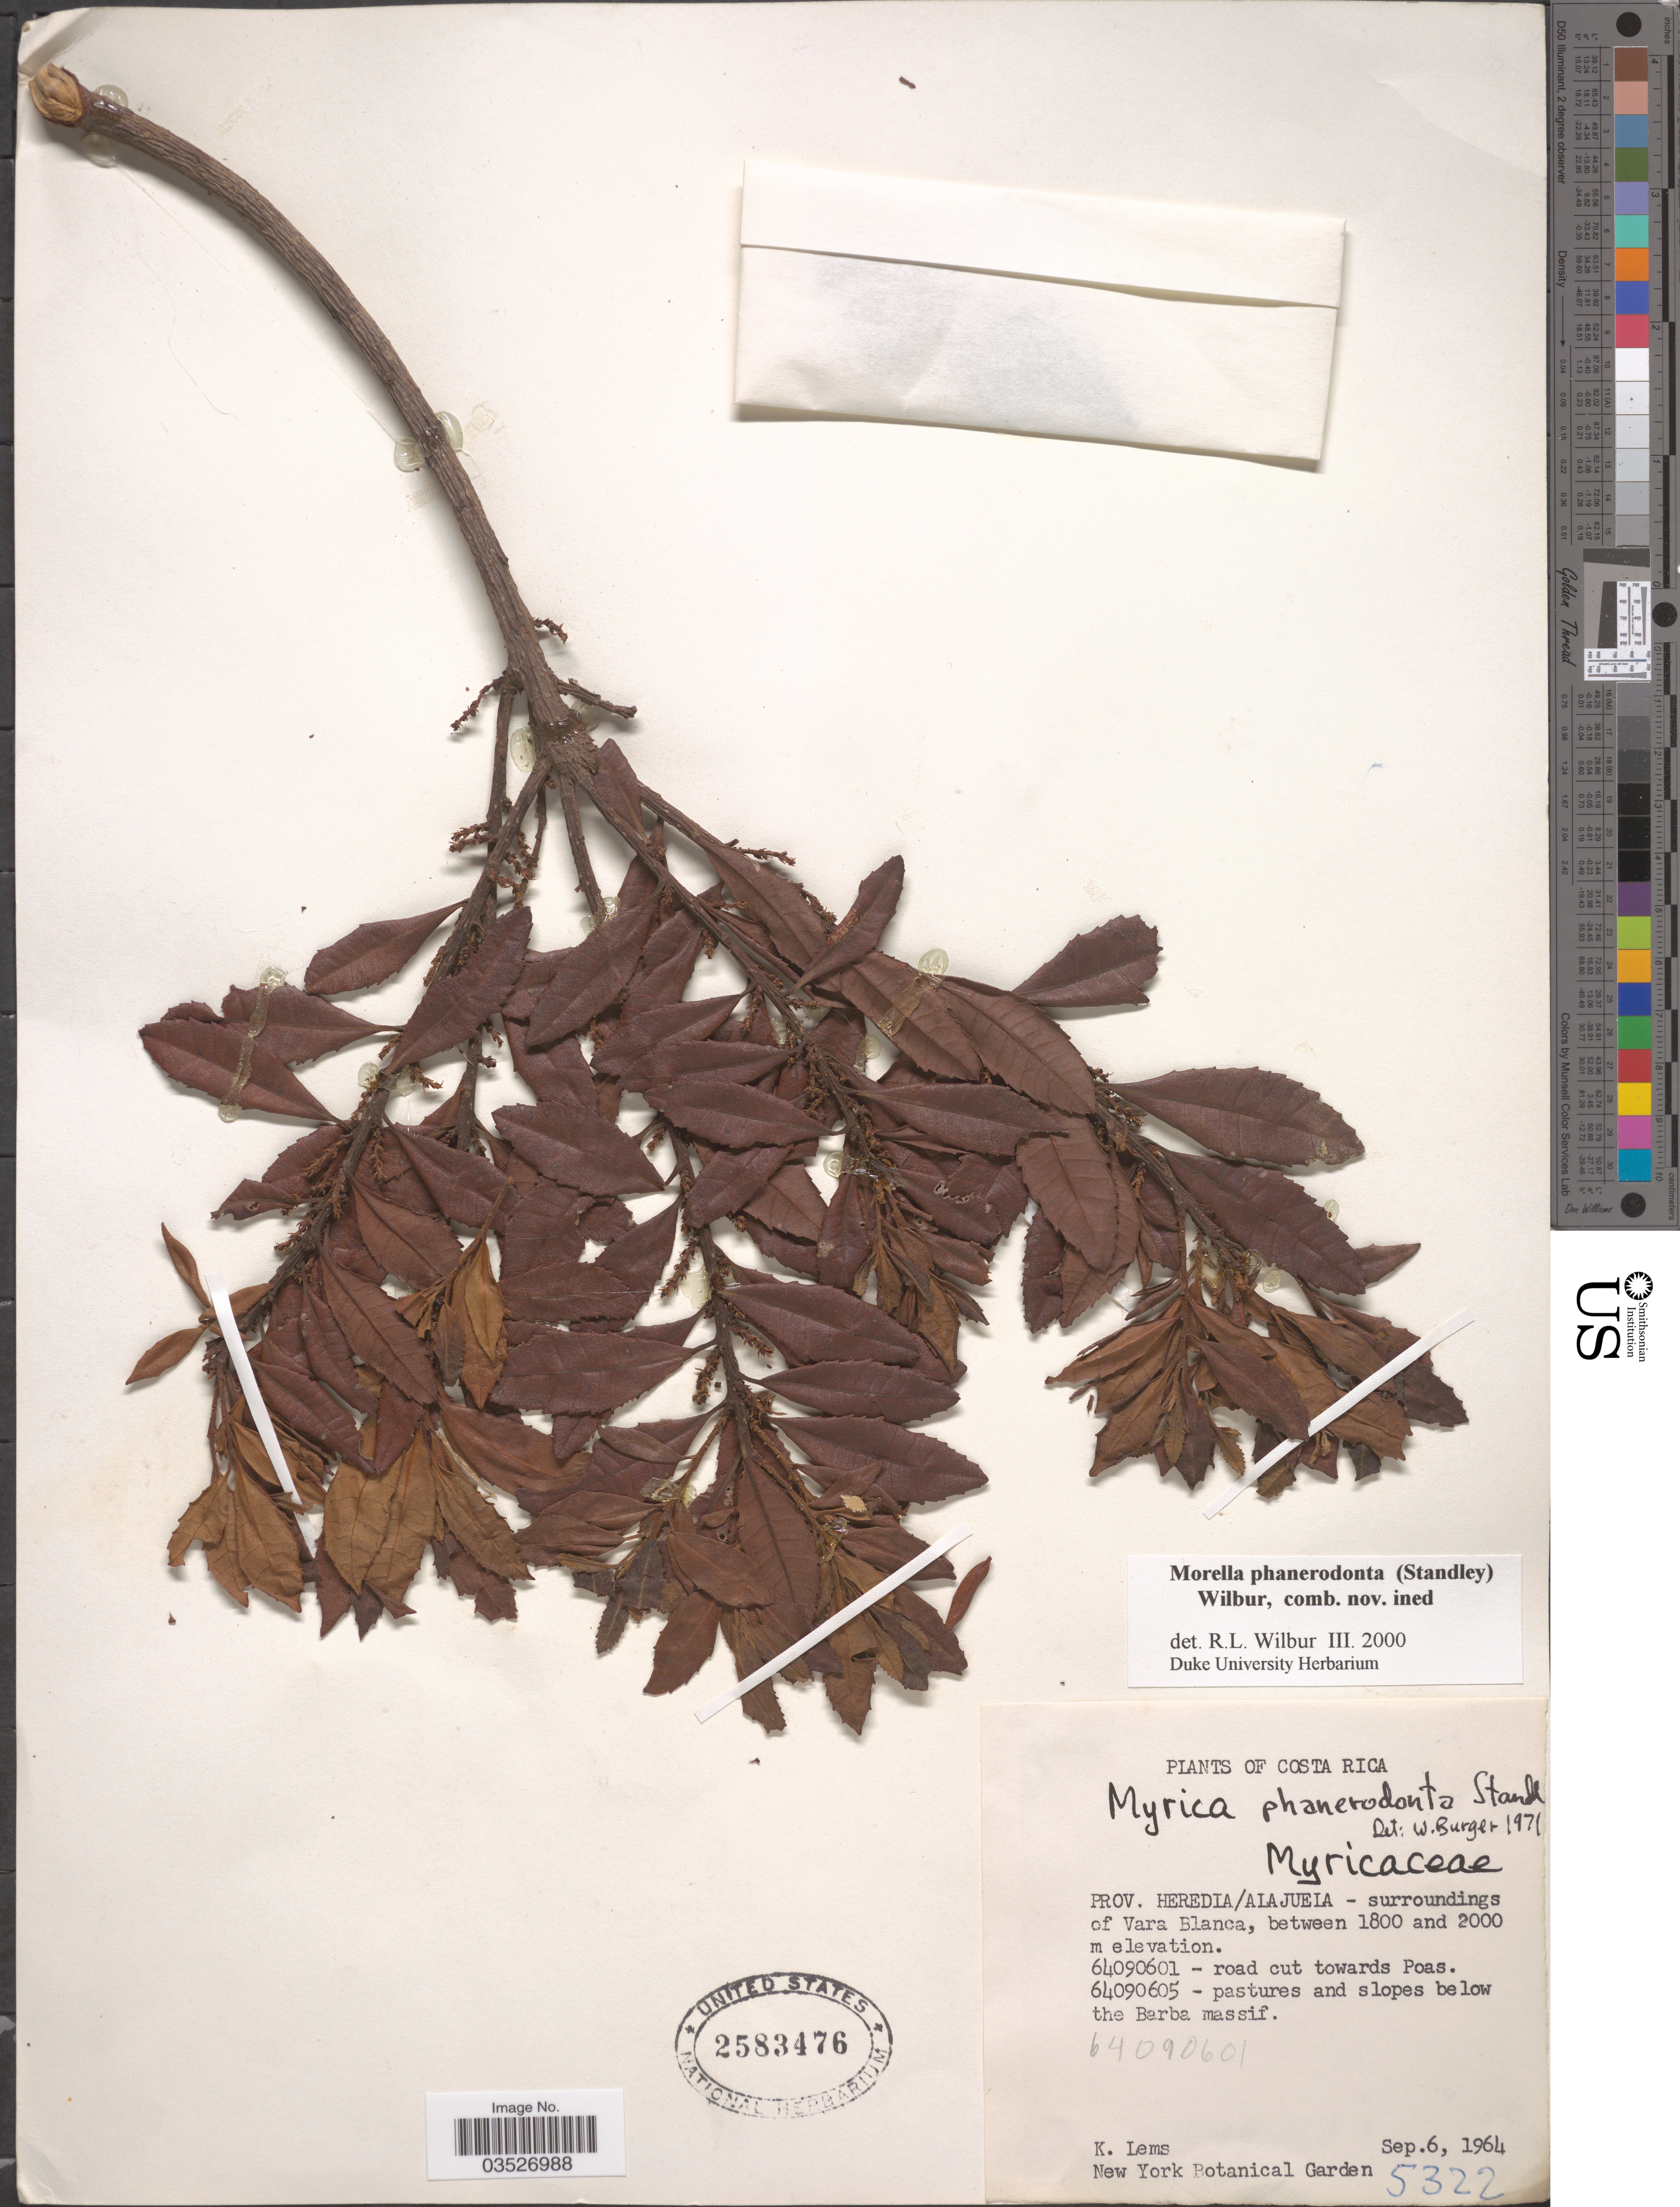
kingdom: Plantae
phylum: Tracheophyta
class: Magnoliopsida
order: Fagales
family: Myricaceae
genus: Morella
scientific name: Morella phanerodonta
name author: (Standl.) Wilbur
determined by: Strong, M. T., (US), Smithsonian Institution - National Museum of Natural History (UNITED STATES)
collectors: K. Lems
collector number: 6409601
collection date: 1964-09-06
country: Costa Rica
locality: Prov. Heredia/Alajuela - surroundings of Vara Blanca. Road cut towards Poas.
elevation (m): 1800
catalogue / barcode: US 2583476